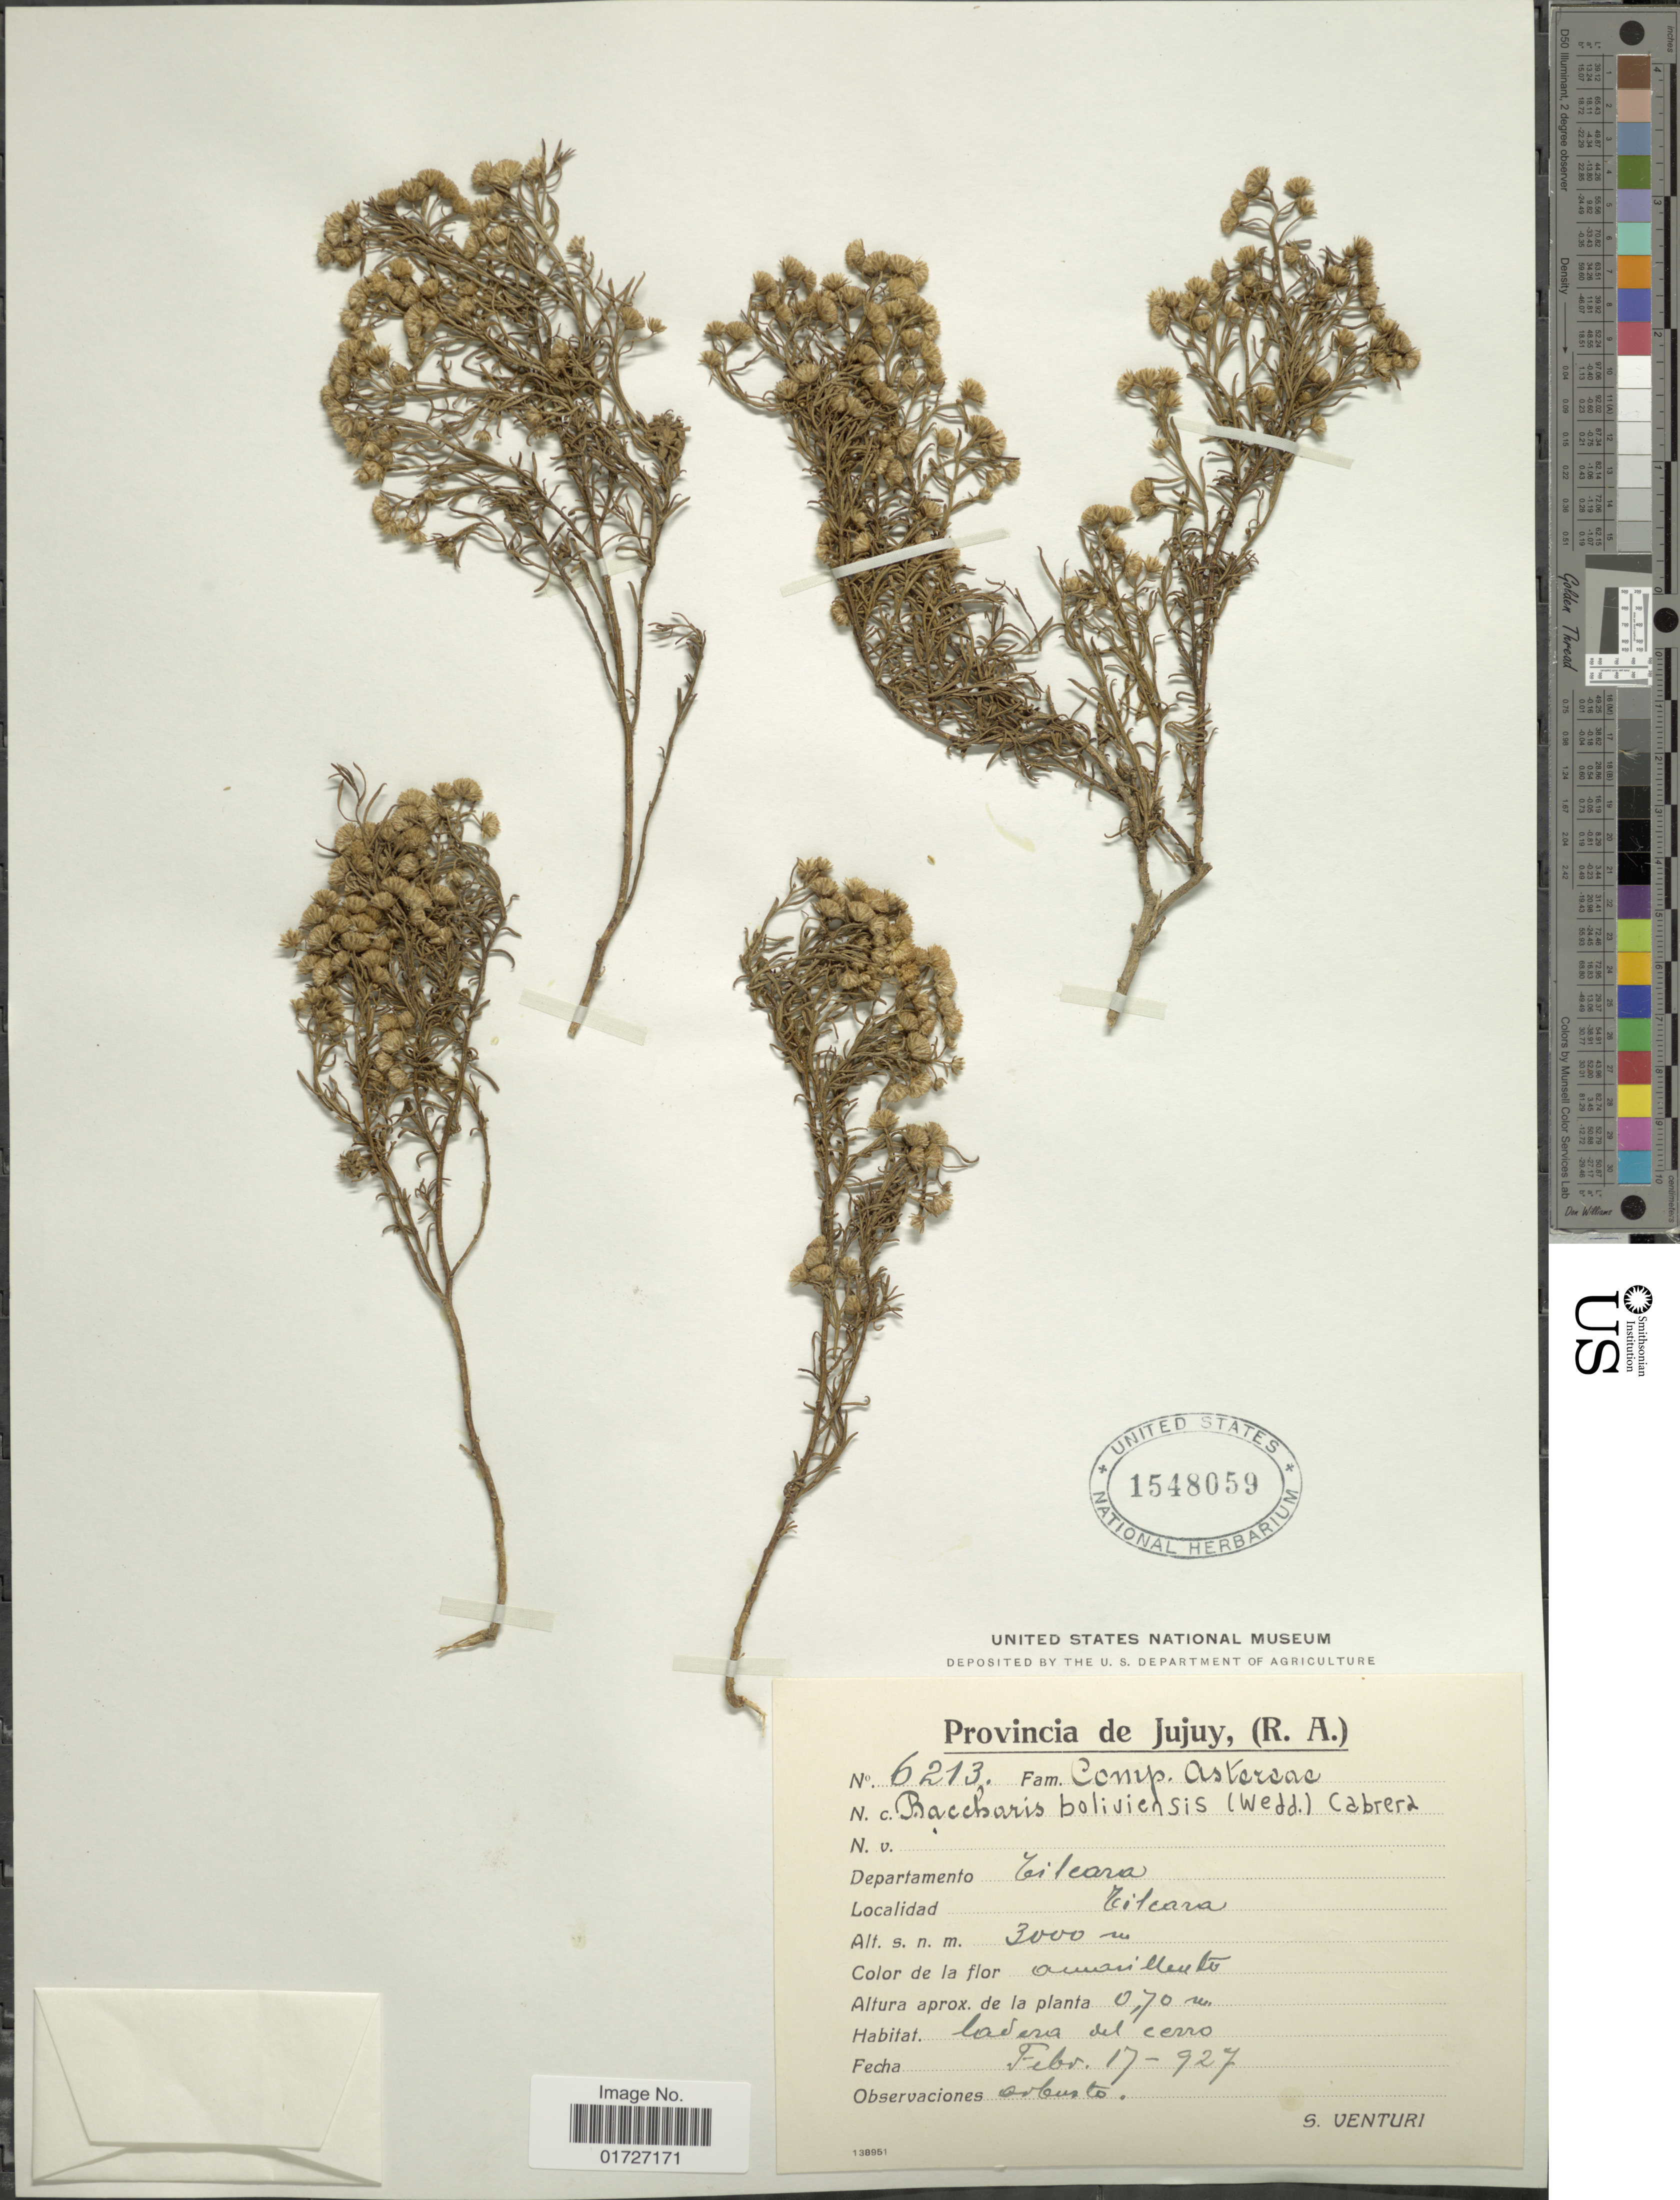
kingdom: Plantae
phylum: Tracheophyta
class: Magnoliopsida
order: Asterales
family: Asteraceae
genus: Baccharis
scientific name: Baccharis bolivensis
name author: (Wedd.) Cabrera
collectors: S. Venturi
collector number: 6213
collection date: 1927-02-17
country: Argentina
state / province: Jujuy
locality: Departamento Tilcara, Tilcara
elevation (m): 3000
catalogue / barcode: US 1548059